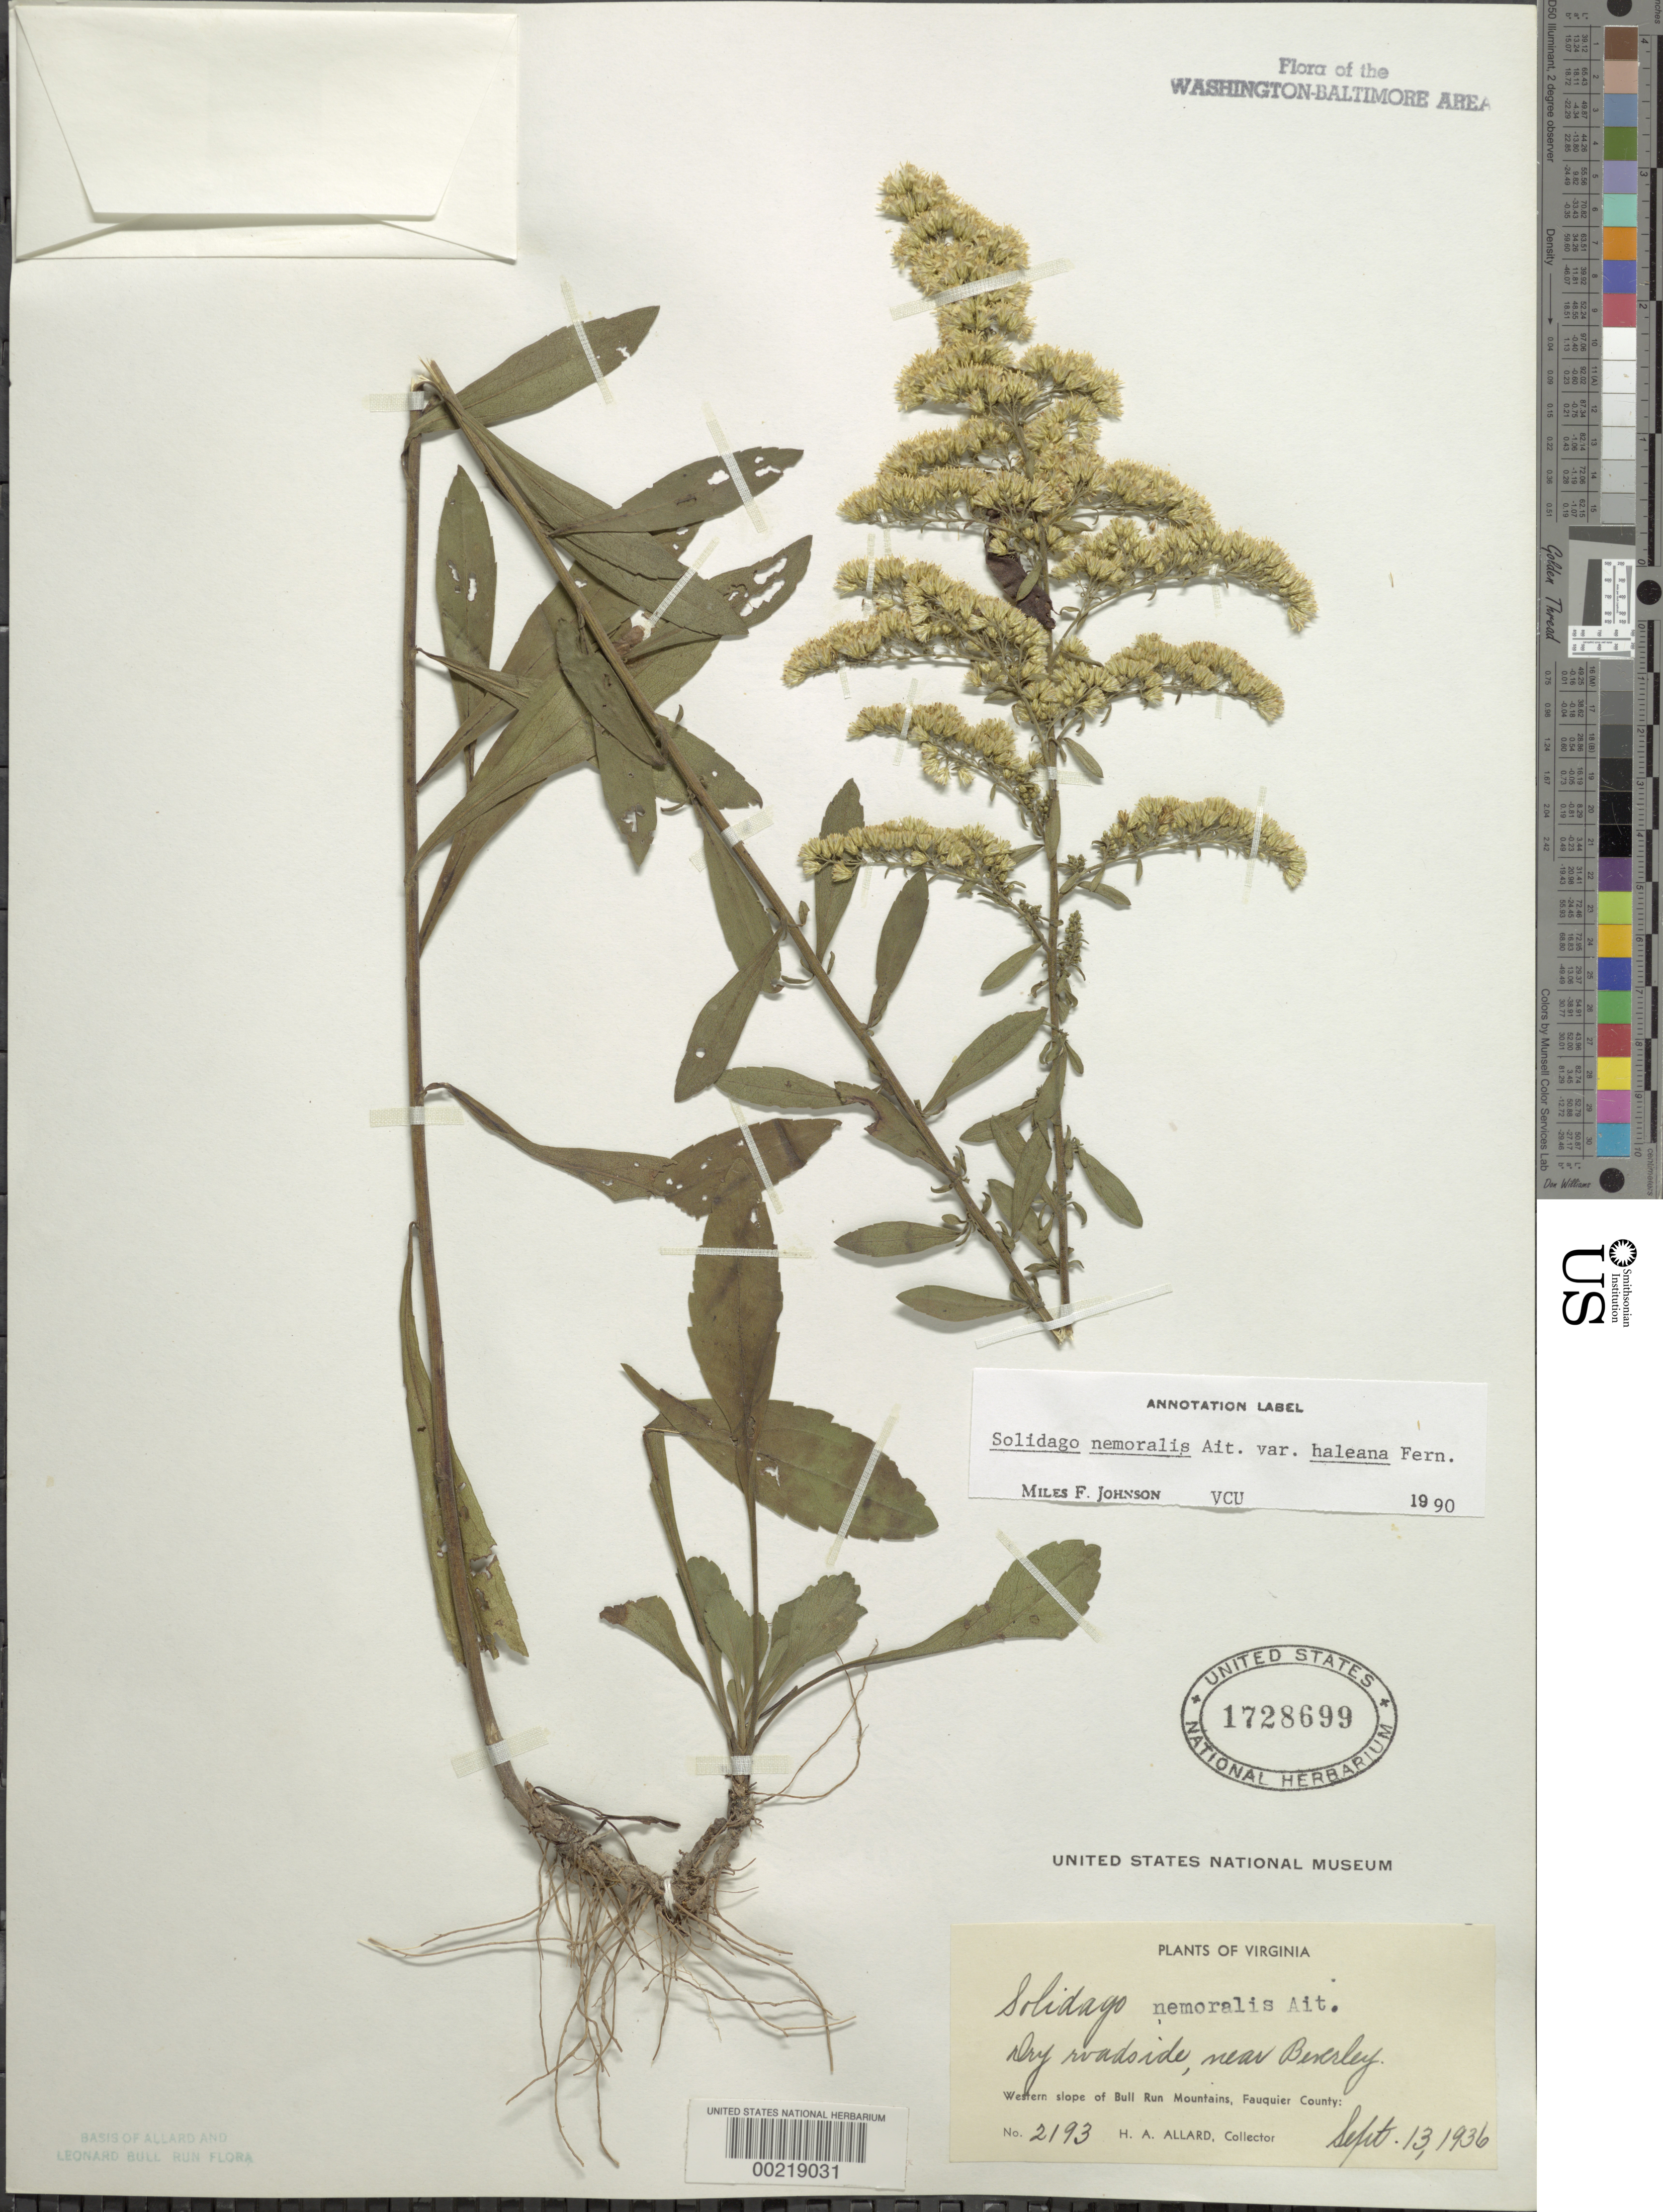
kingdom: Plantae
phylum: Tracheophyta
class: Magnoliopsida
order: Asterales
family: Asteraceae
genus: Solidago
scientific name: Solidago nemoralis var. haleana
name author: Aiton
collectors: H. A. Allard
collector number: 2193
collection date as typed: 13 Sep 1936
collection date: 1936-09-13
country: United States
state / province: Virginia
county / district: Fauquier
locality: Near Beverley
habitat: Dry roadside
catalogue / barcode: US 1728699